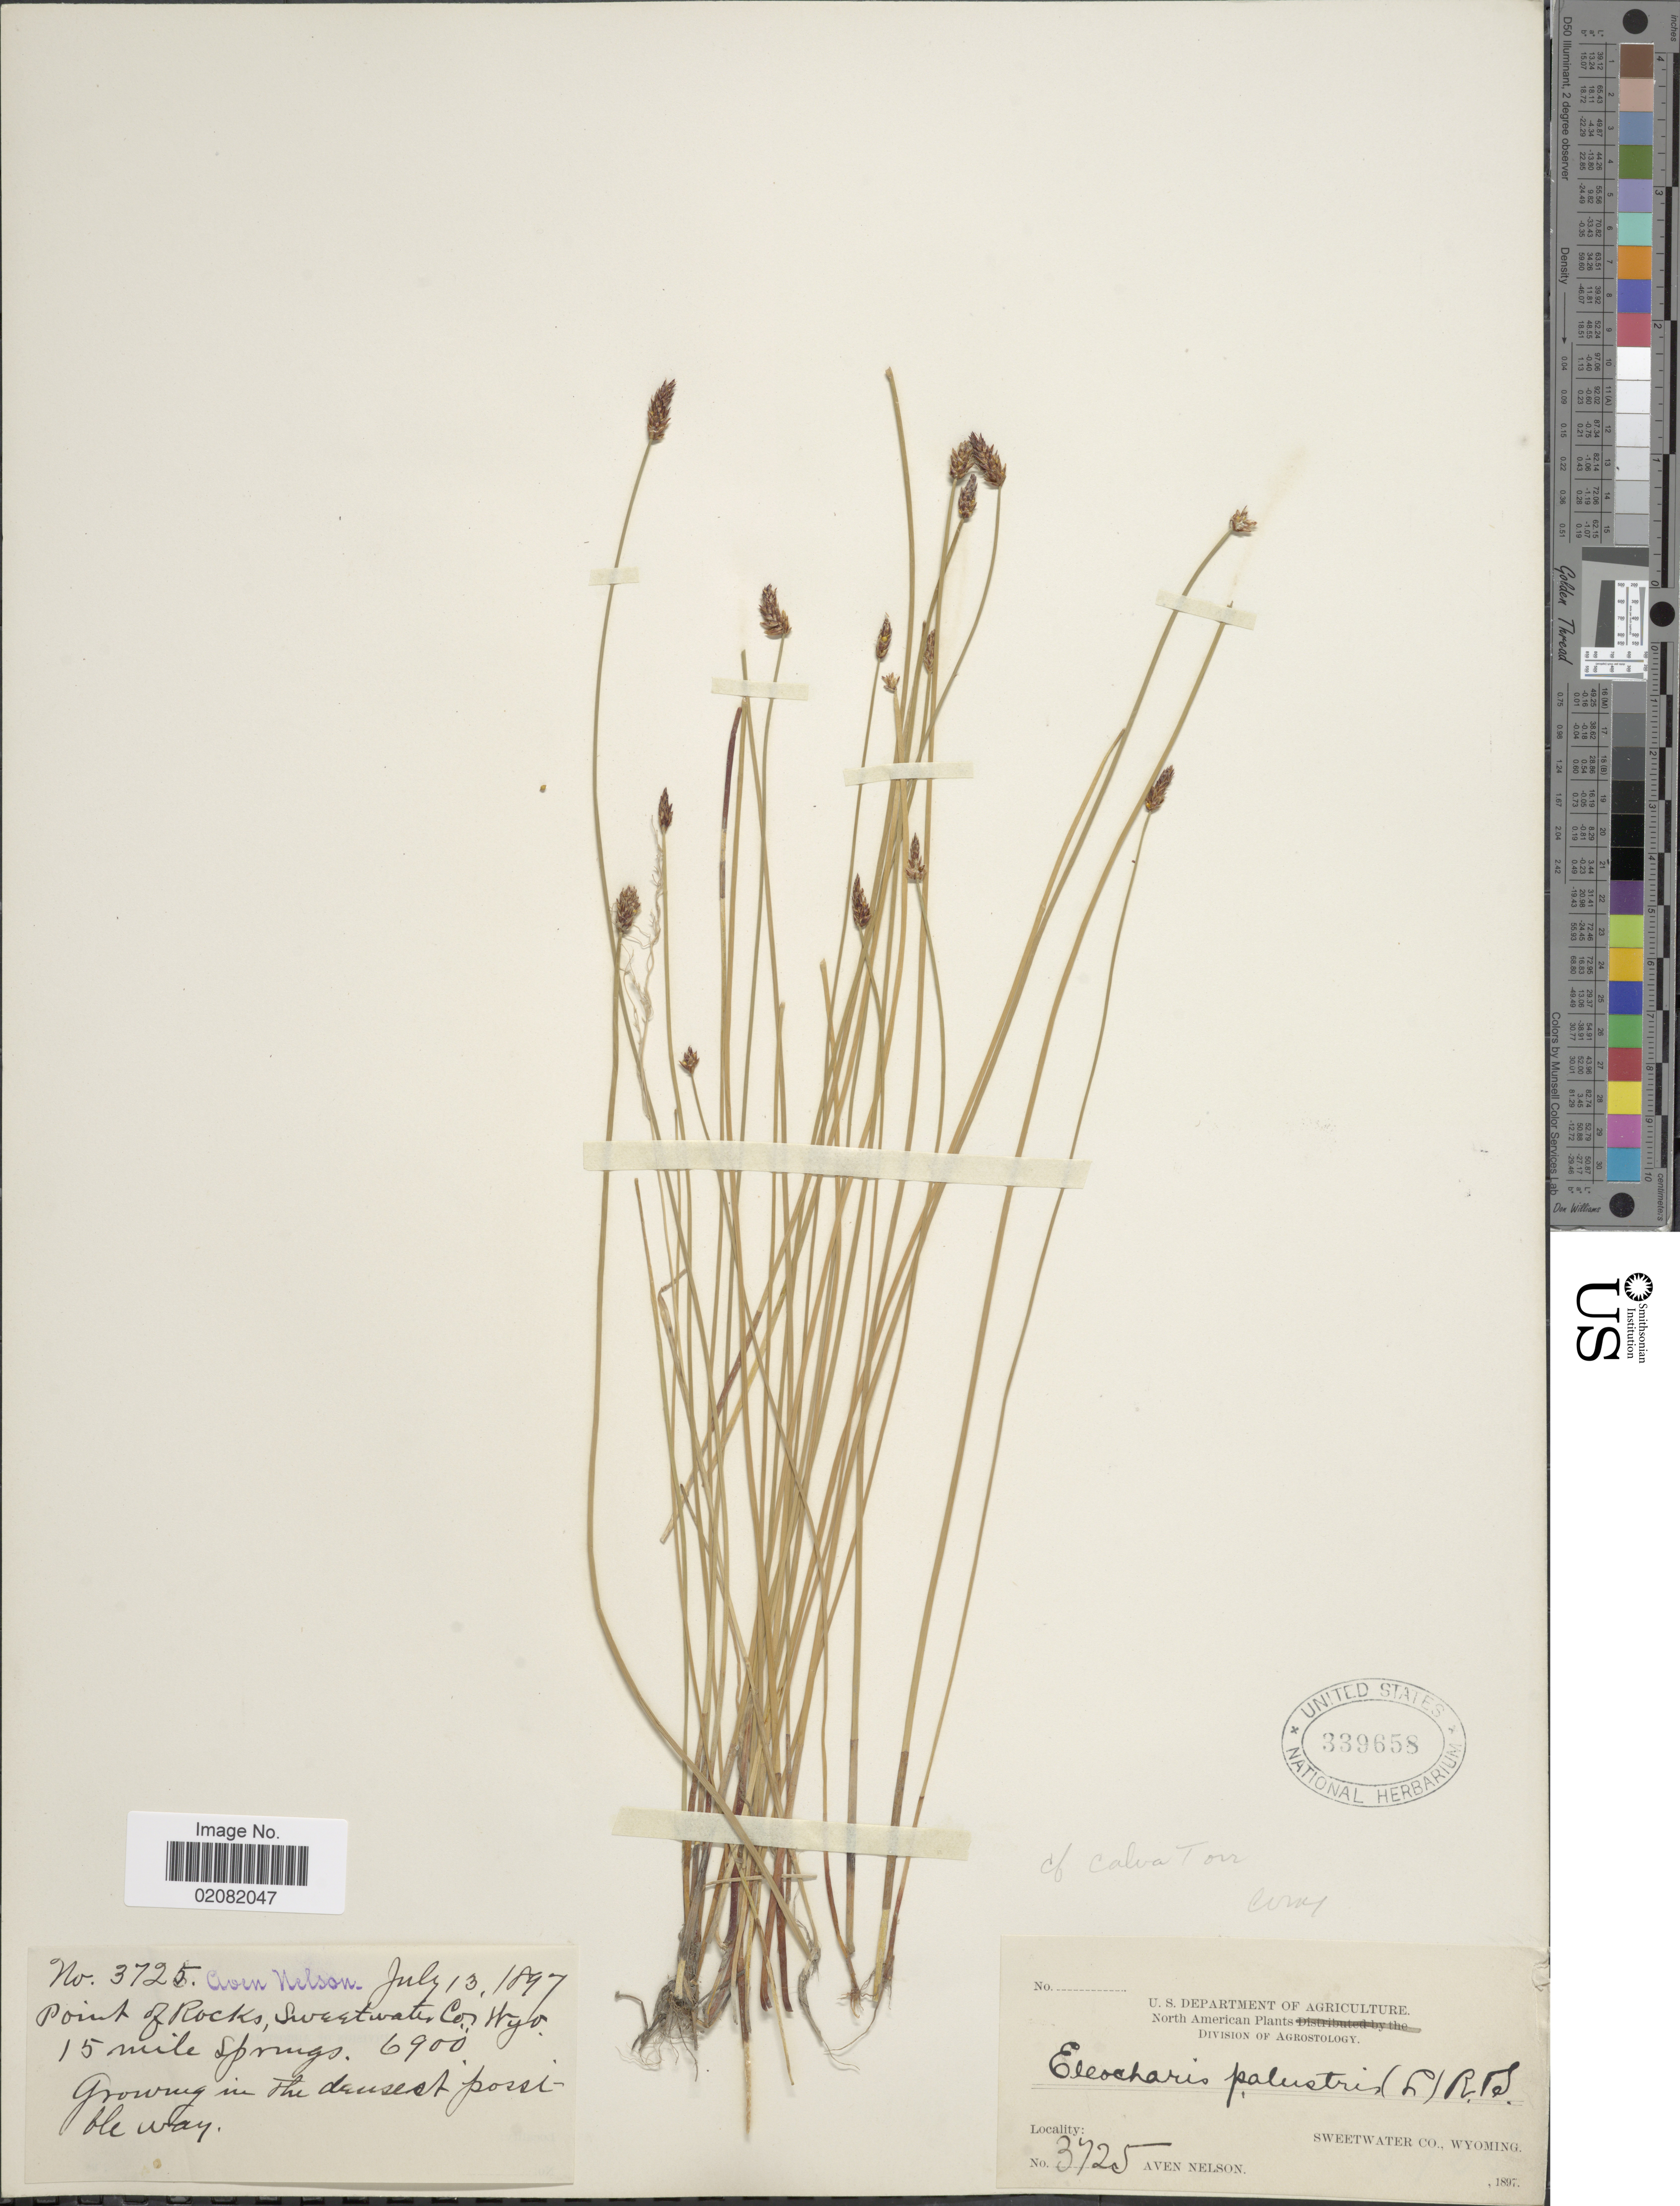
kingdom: Plantae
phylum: Tracheophyta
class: Liliopsida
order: Poales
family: Cyperaceae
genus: Eleocharis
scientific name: Eleocharis uniglumis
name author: (Link) Schult.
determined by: Smith, [Stanley] Galen [Galen]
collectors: A. Nelson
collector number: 3725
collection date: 1897-07-13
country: United States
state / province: Wyoming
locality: Point of Rocks, Sweetwater Co., 15 mile Springs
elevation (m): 2103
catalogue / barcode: US 339658